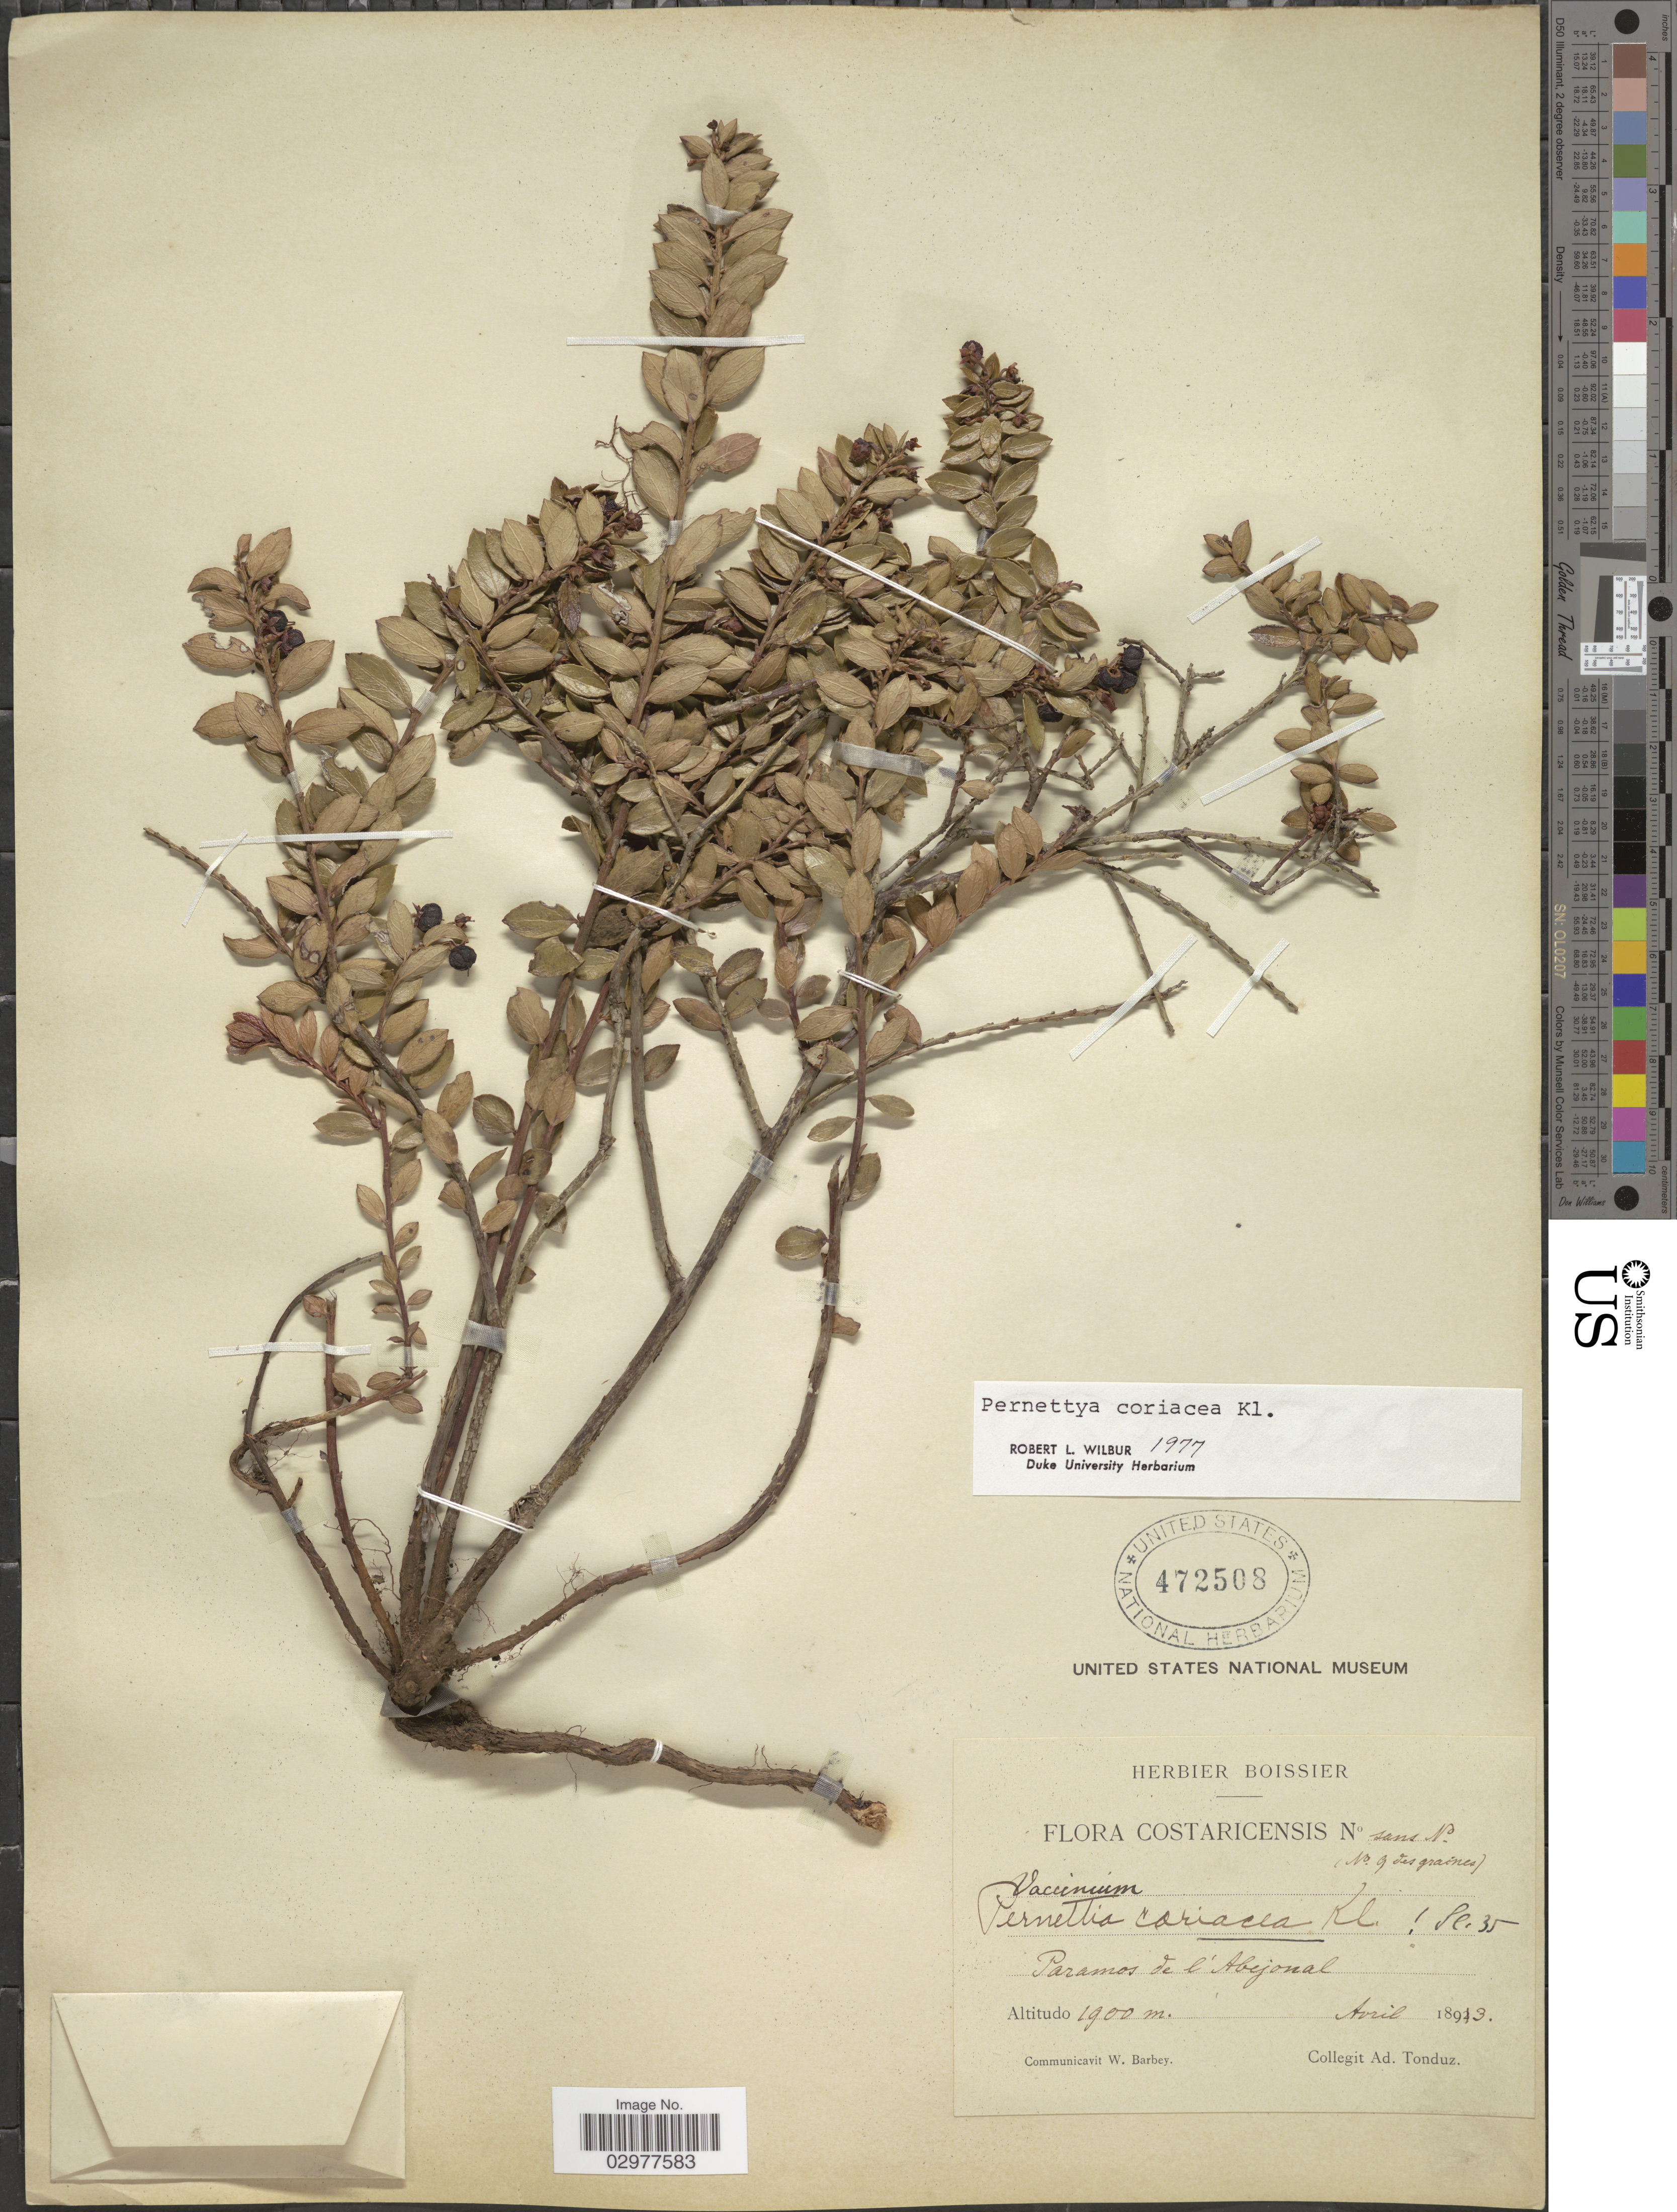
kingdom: Plantae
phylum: Tracheophyta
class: Magnoliopsida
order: Ericales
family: Ericaceae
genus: Pernettya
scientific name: Pernettya prostrata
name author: (Cav.) DC.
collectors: A. Tonduz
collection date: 1893-04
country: Costa Rica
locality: Paramos de l'Abejonal.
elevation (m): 1900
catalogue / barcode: US 472508